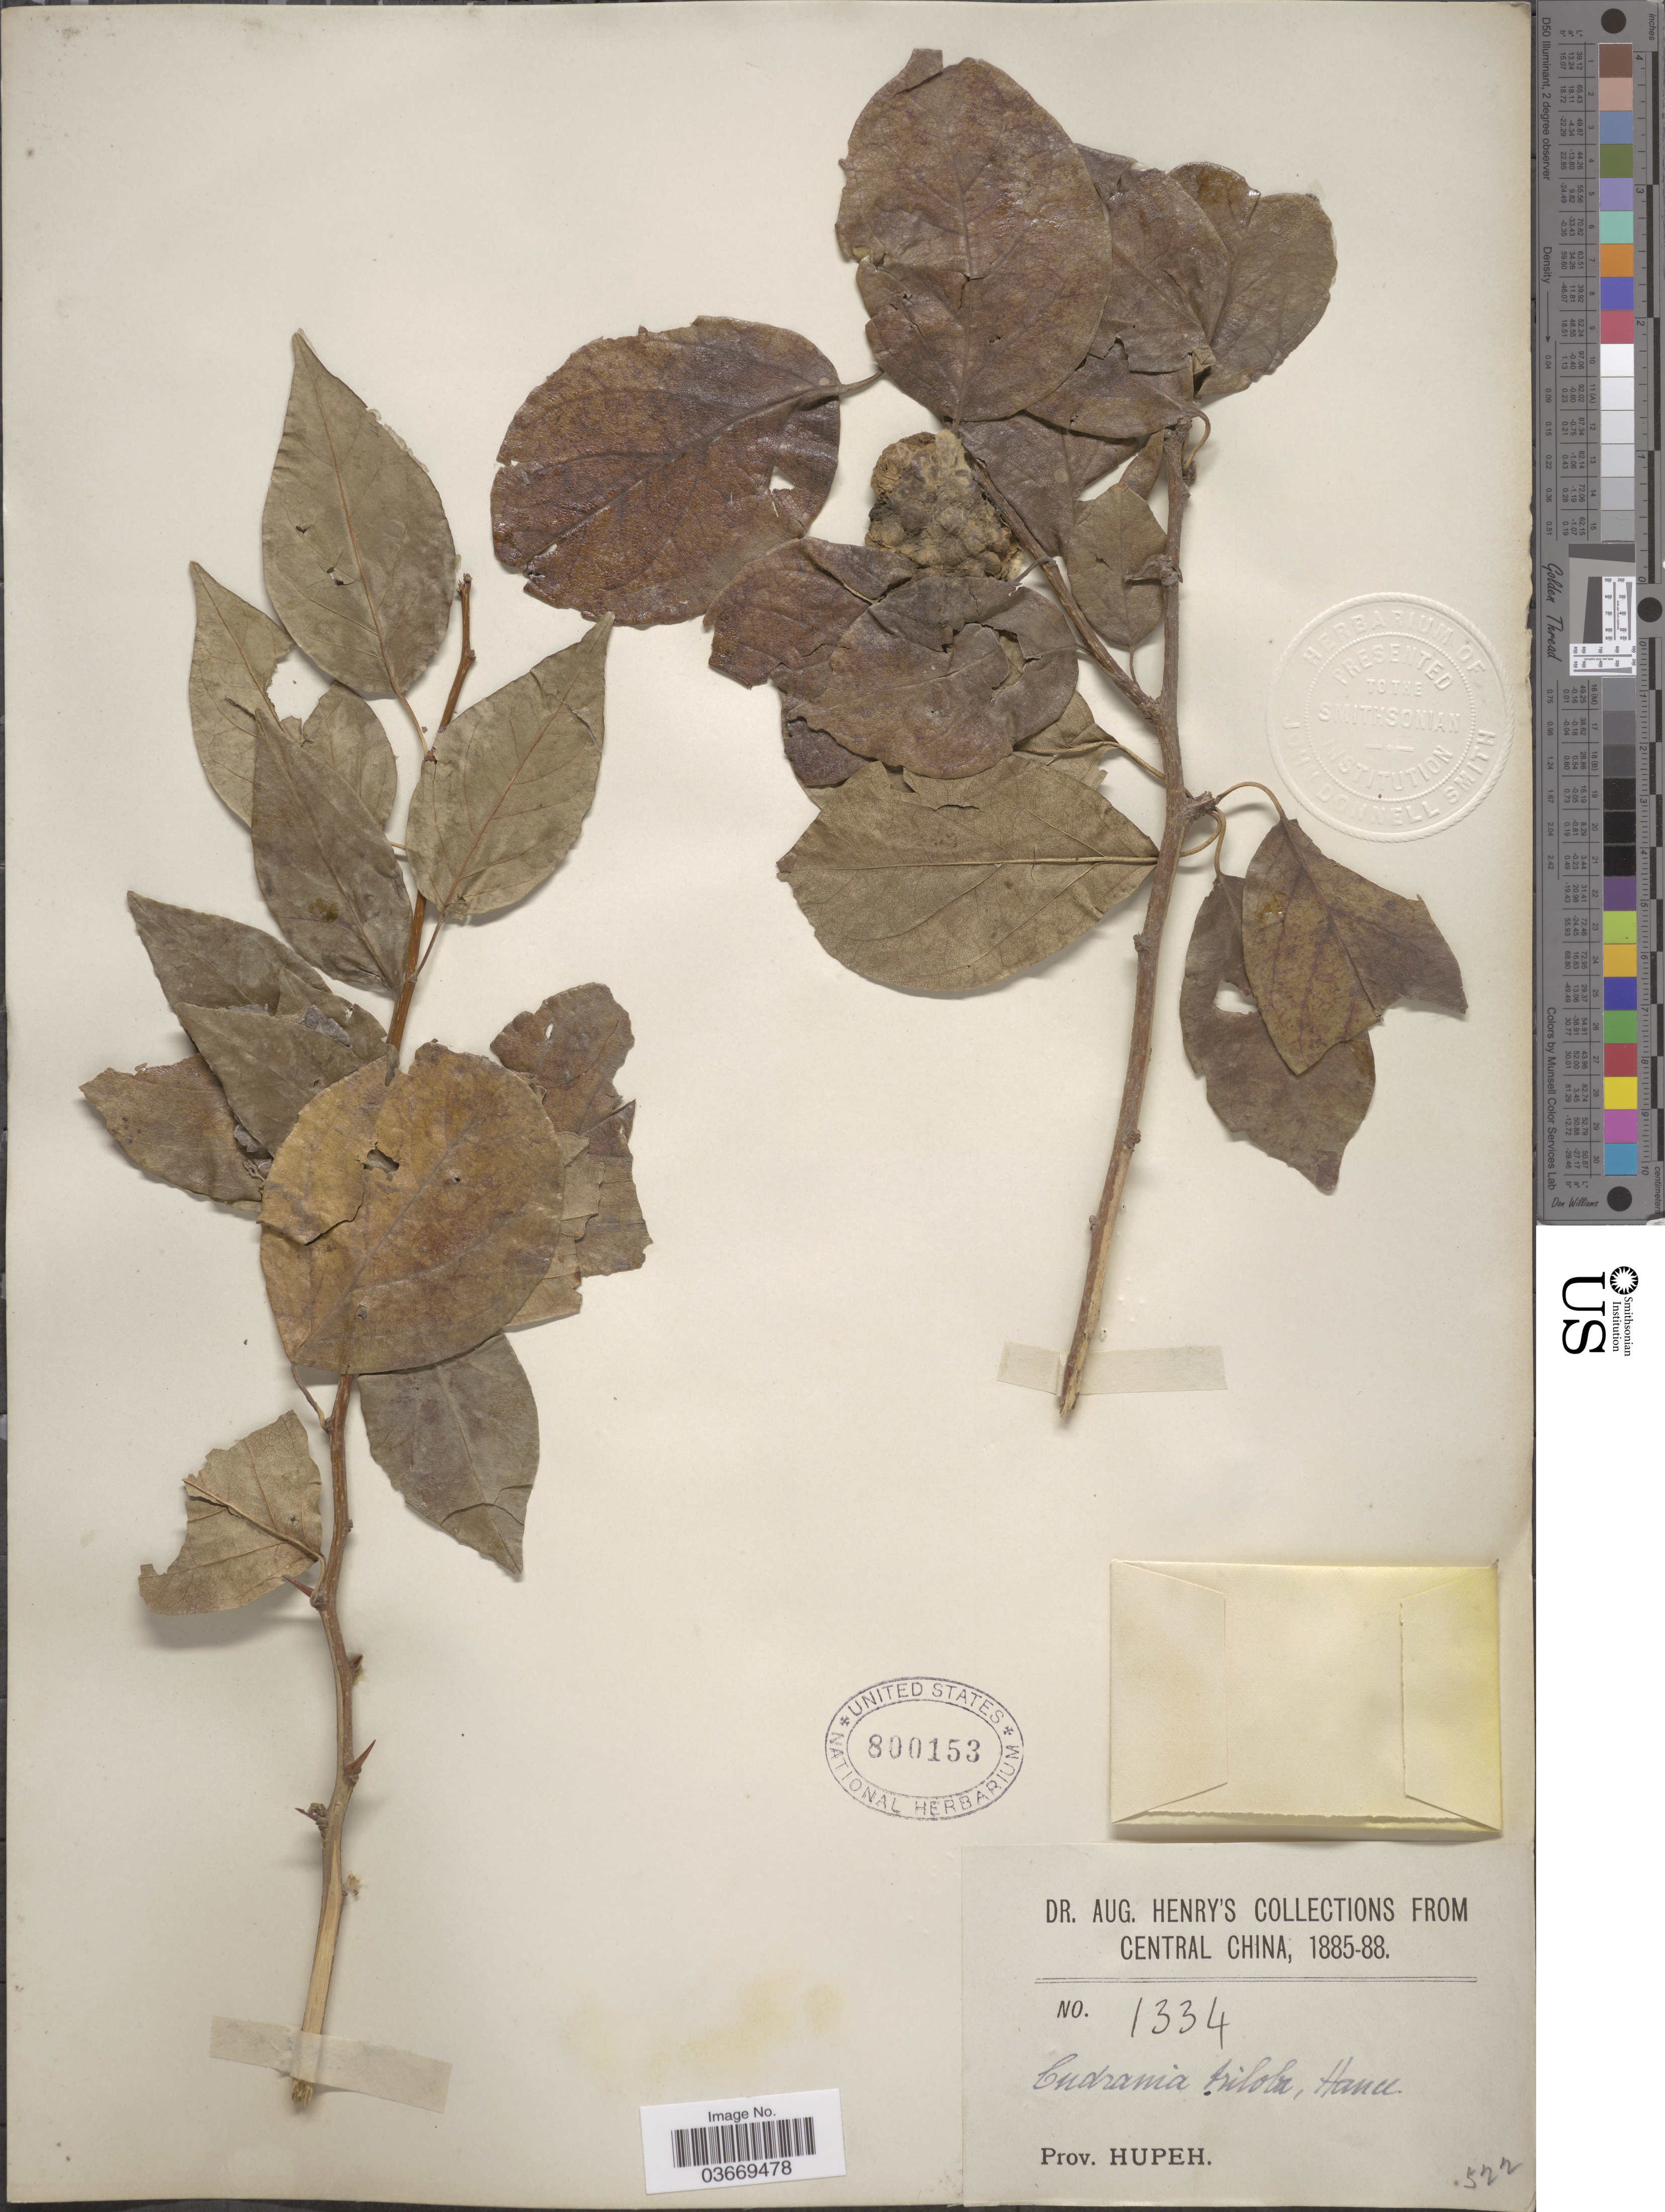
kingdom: Plantae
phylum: Tracheophyta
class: Magnoliopsida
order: Rosales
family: Moraceae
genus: Maclura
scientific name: Maclura tricuspidata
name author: Carrière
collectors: A. Henry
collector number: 1334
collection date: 1885/1888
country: China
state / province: Hubei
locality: Central China. Prov. Hupeh.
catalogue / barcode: US 800153